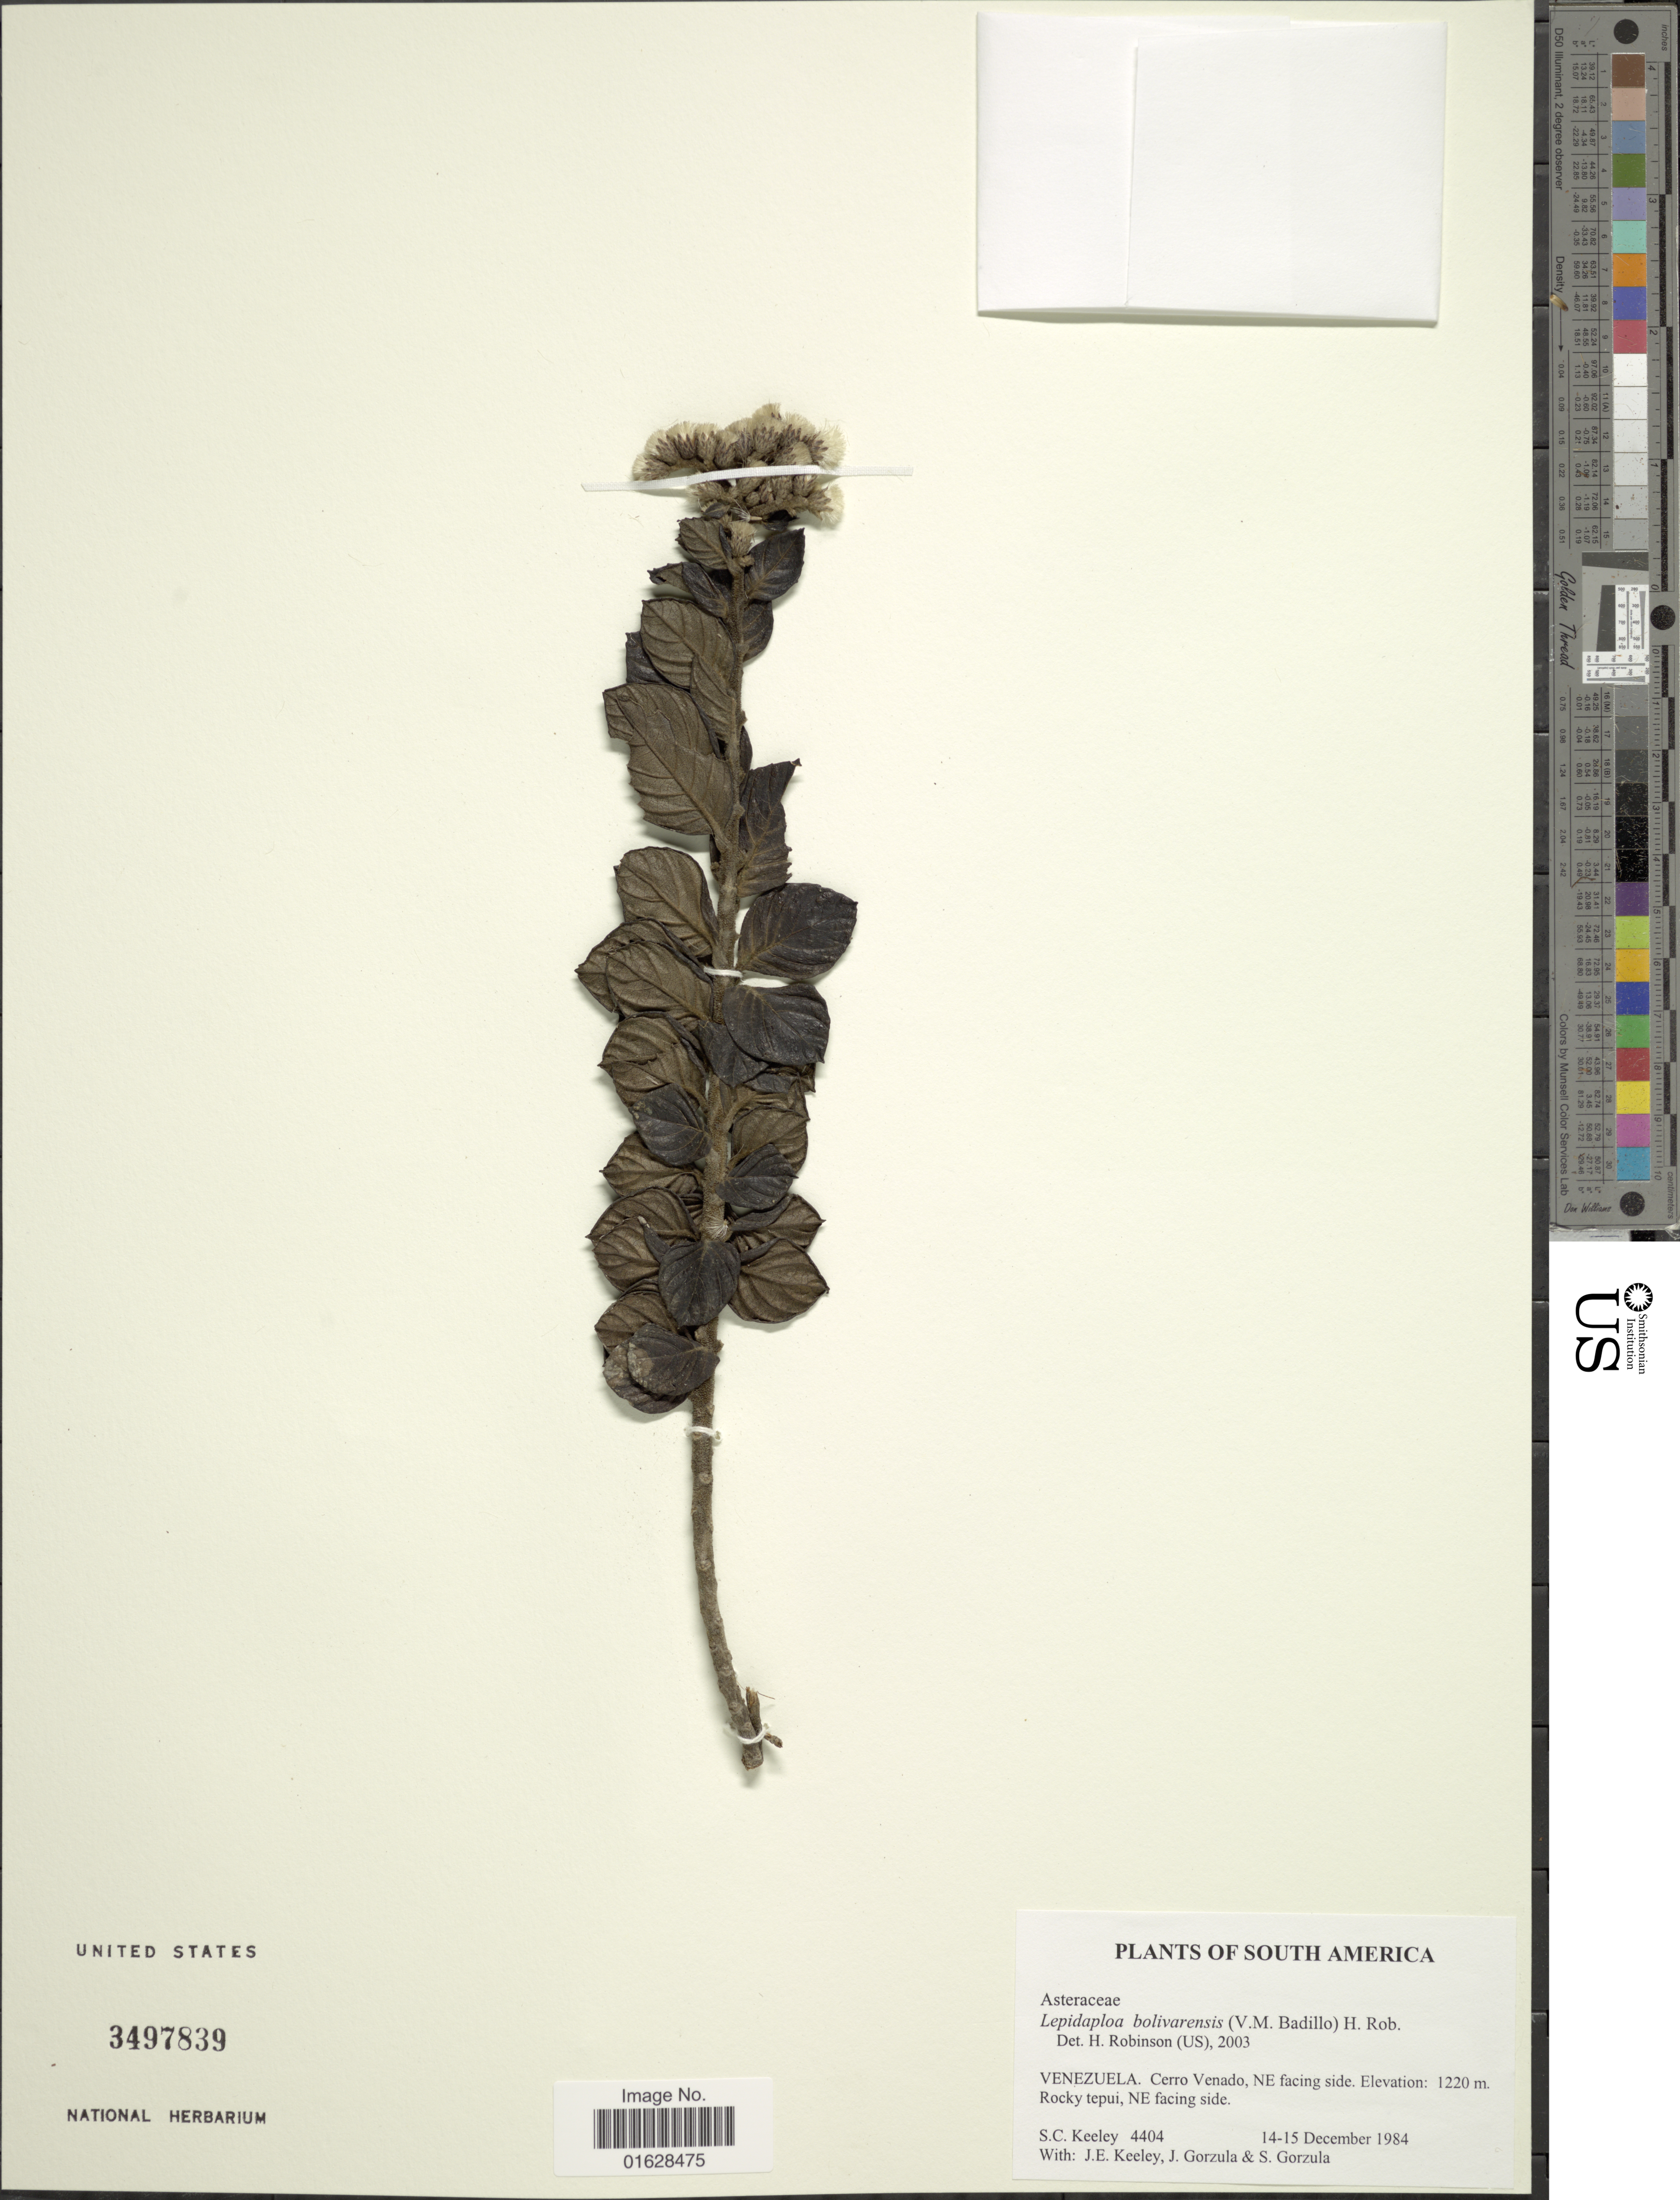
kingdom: Plantae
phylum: Tracheophyta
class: Magnoliopsida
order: Asterales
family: Asteraceae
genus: Lepidaploa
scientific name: Lepidaploa bolivarensis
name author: (V.M. Badillo) H. Rob.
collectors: S. C. Keeley, J. E. Keeley, J. Gorzula & S. Gorzula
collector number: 4404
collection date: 1984-12-14/1984-12-15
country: Venezuela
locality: South America. Venezuela. Cerro Venado, NE facing side. Rocky tepui, NE facing side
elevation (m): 1220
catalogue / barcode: US 3497839